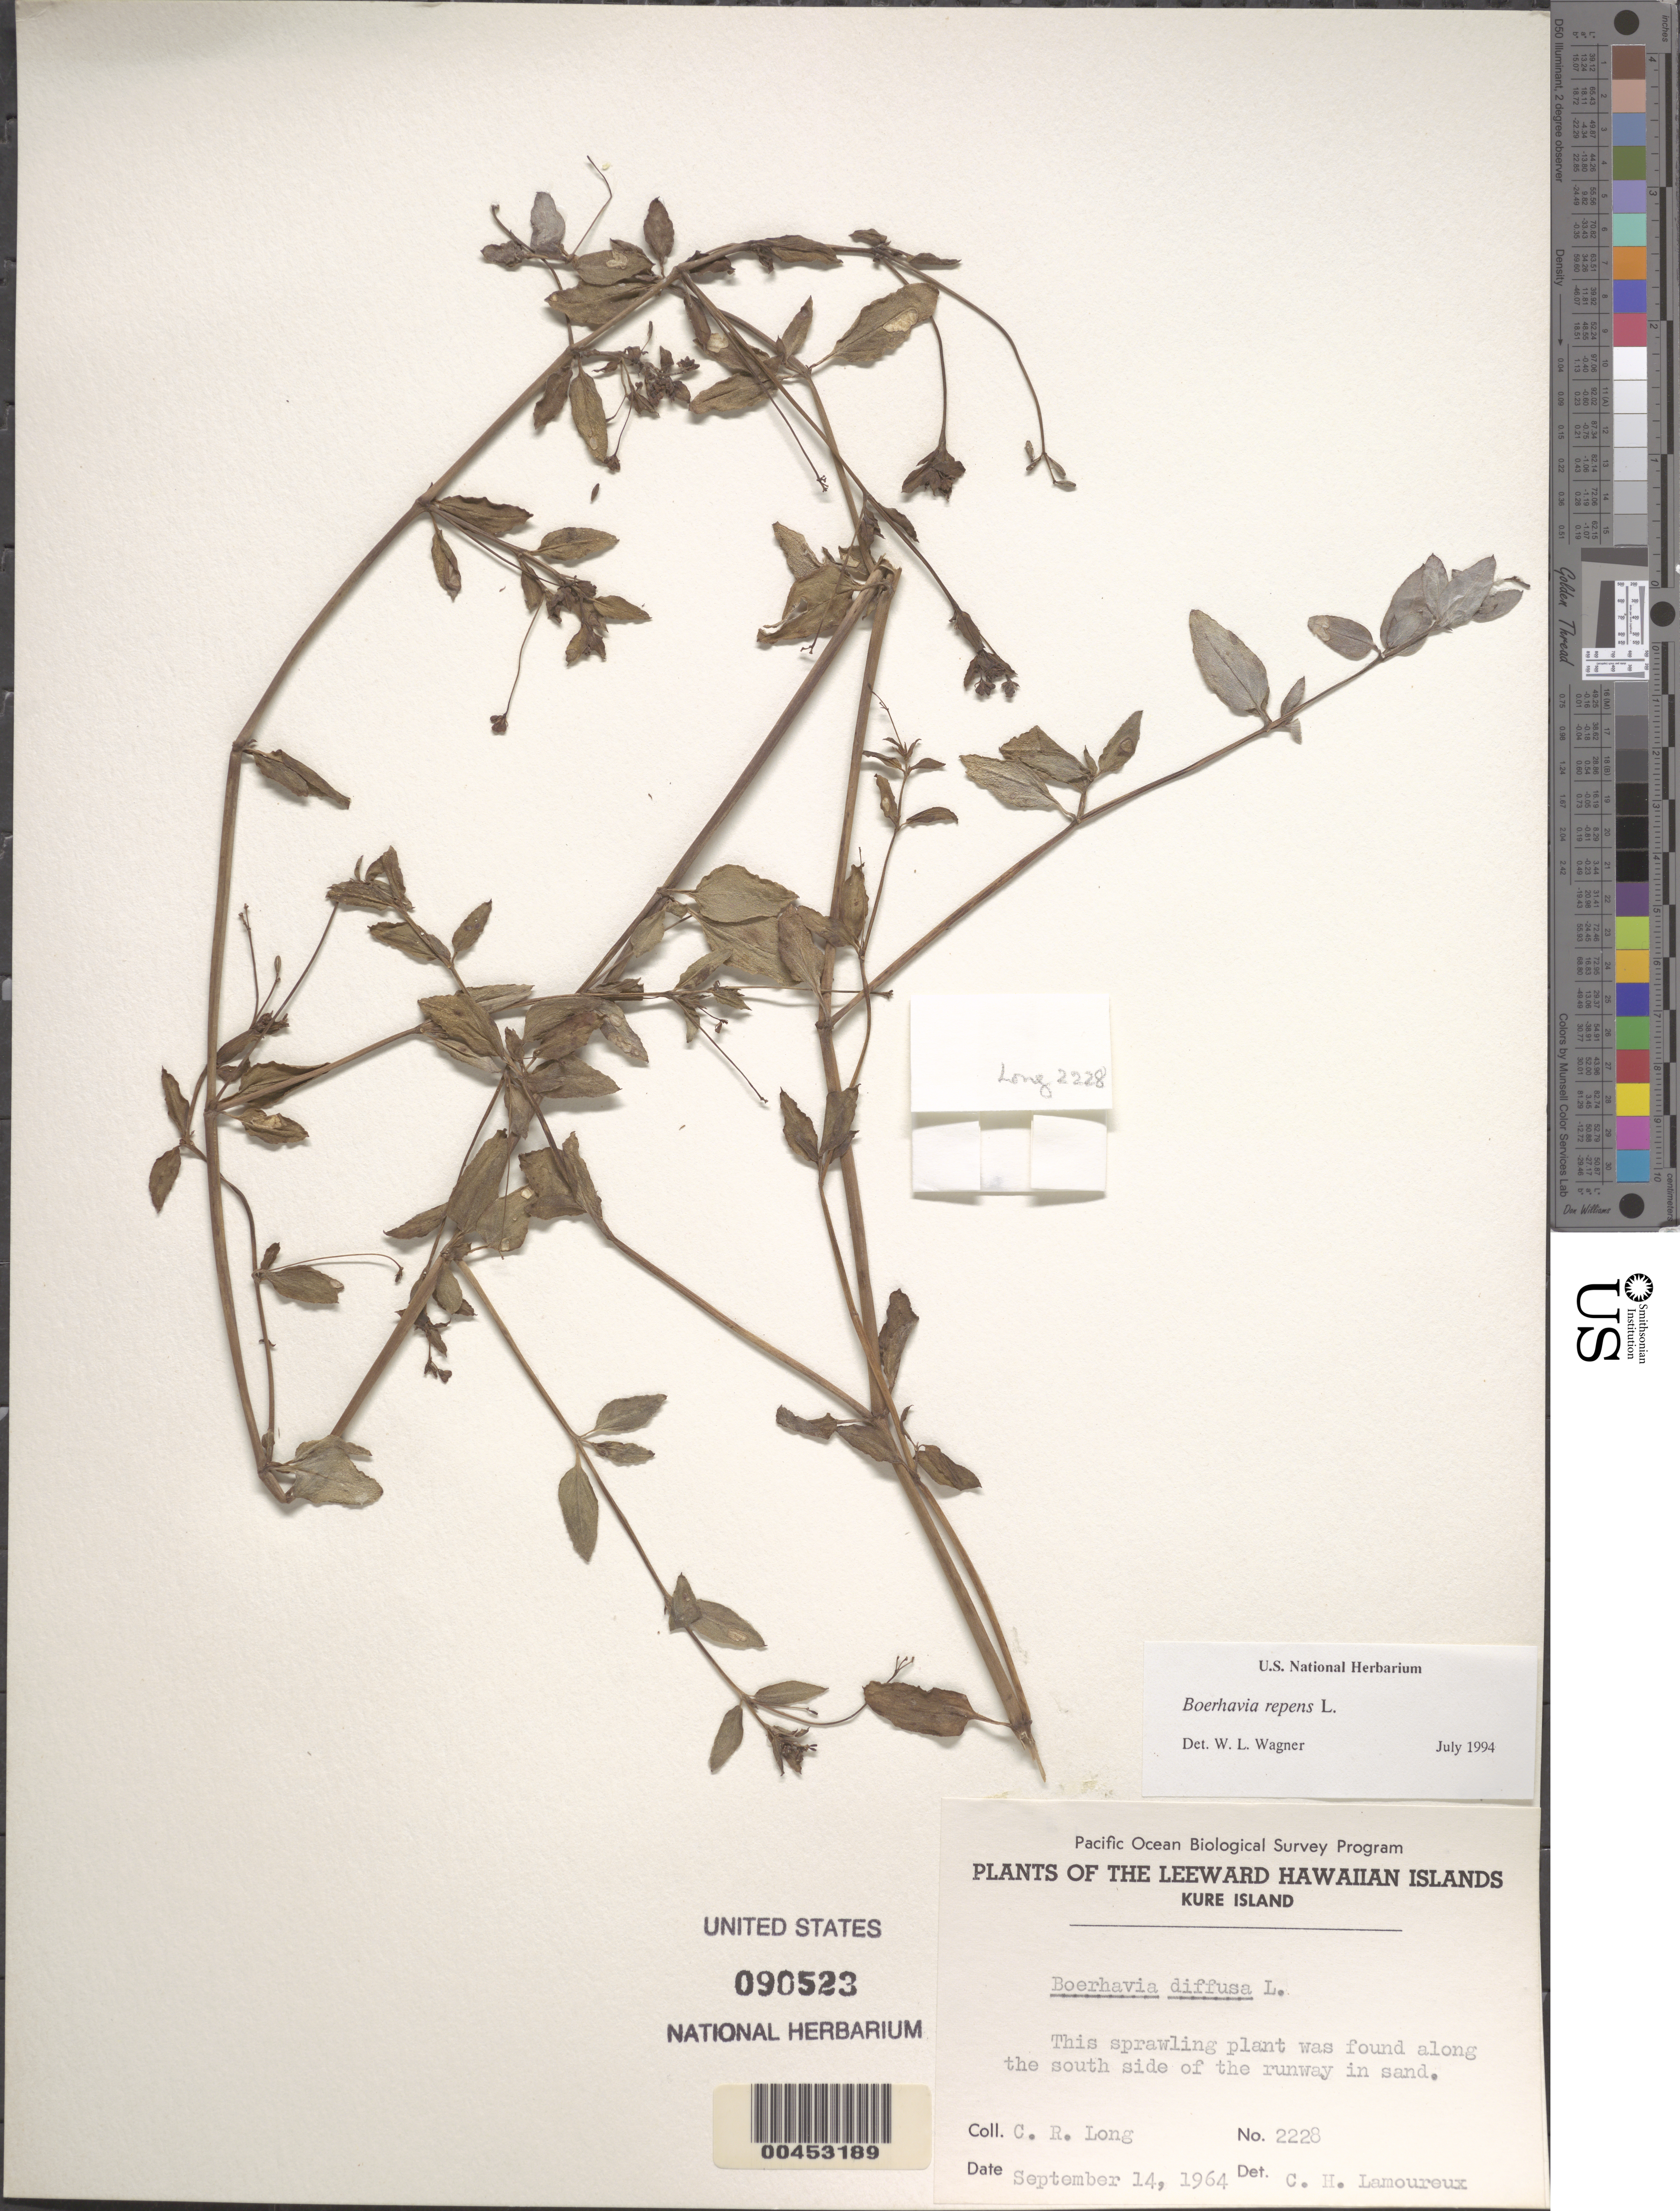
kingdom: Plantae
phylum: Tracheophyta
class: Magnoliopsida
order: Caryophyllales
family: Nyctaginaceae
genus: Boerhavia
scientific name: Boerhavia repens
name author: L.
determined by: Wagner, W. L., (BOT), Smithsonian Institution - National Museum of Natural History (UNITED STATES)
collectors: C. Long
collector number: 2228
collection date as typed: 14 Sep 1964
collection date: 1964-09-14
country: United States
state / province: Hawaii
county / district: Honolulu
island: Kure Atoll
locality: Along the S side of the runway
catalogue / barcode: US 90523